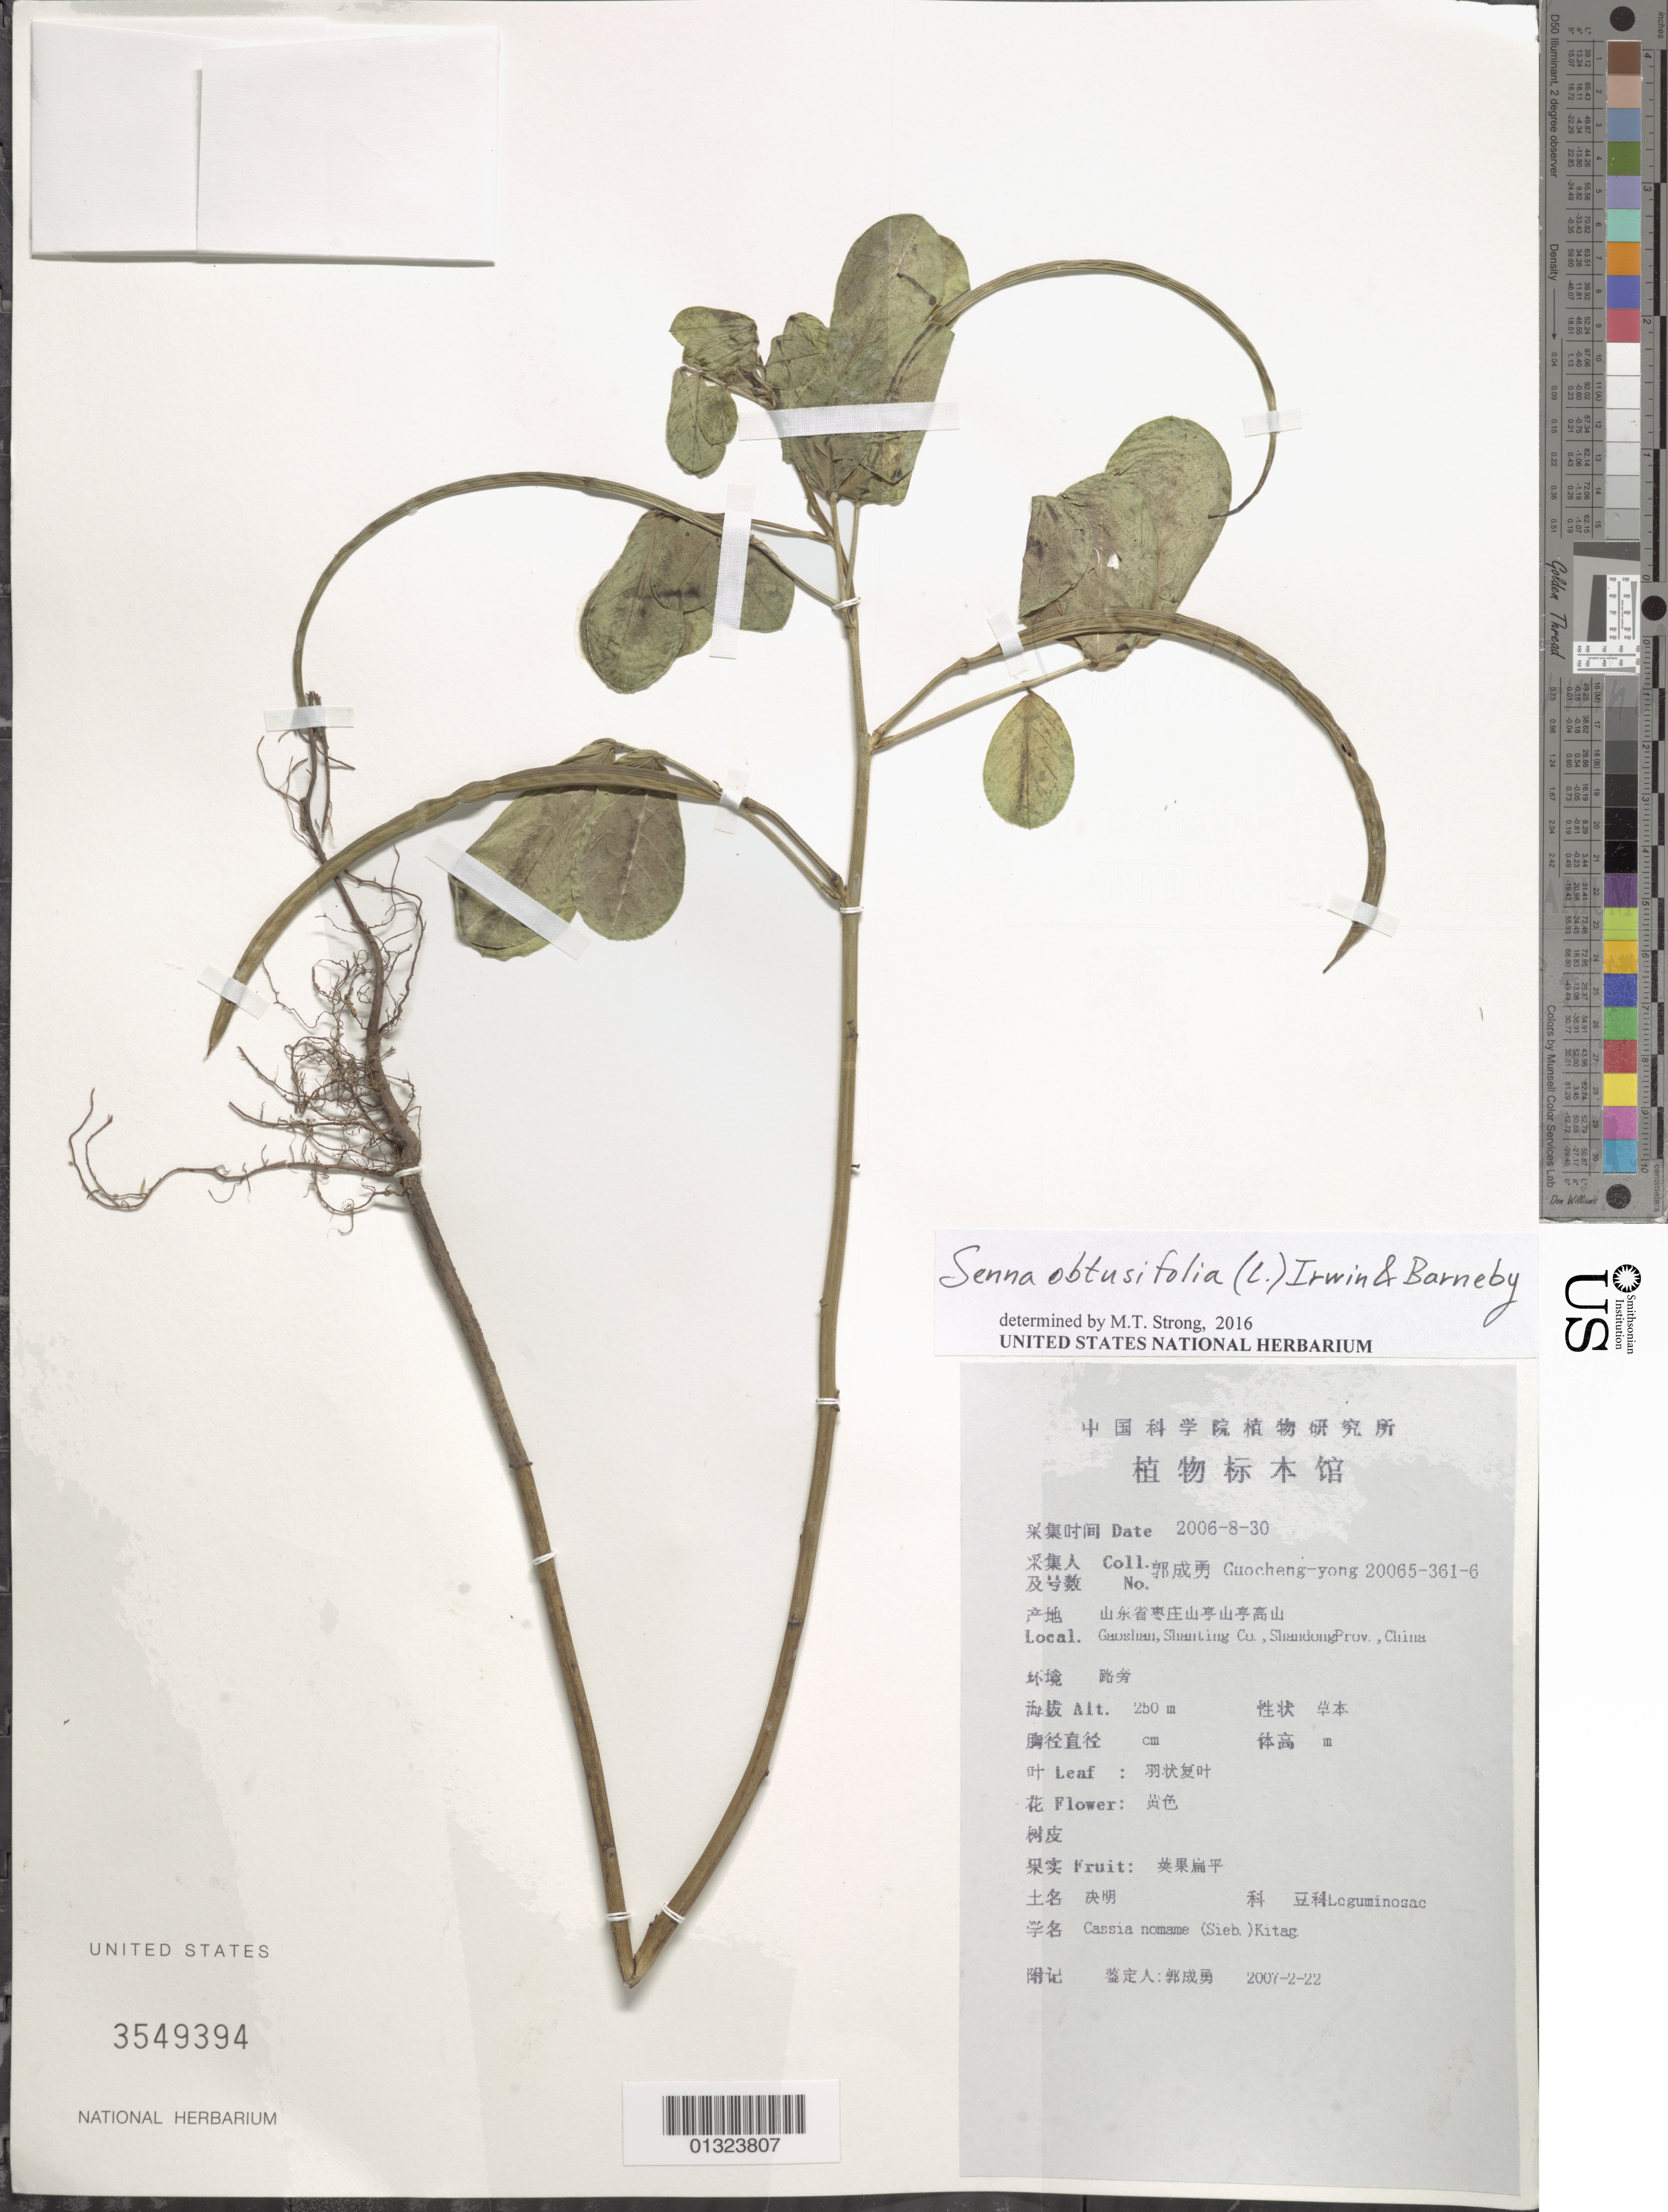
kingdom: Plantae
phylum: Tracheophyta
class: Magnoliopsida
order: Fabales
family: Fabaceae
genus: Senna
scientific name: Senna obtusifolia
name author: (L.) H.S. Irwin & Barneby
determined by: Strong, M. T., (US), Smithsonian Institution - National Museum of Natural History (UNITED STATES)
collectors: Guo cheng-yong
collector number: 20064-361-6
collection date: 2006-08-30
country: China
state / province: Shandong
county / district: Shanting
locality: Gaoslan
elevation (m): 250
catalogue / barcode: US 3549394